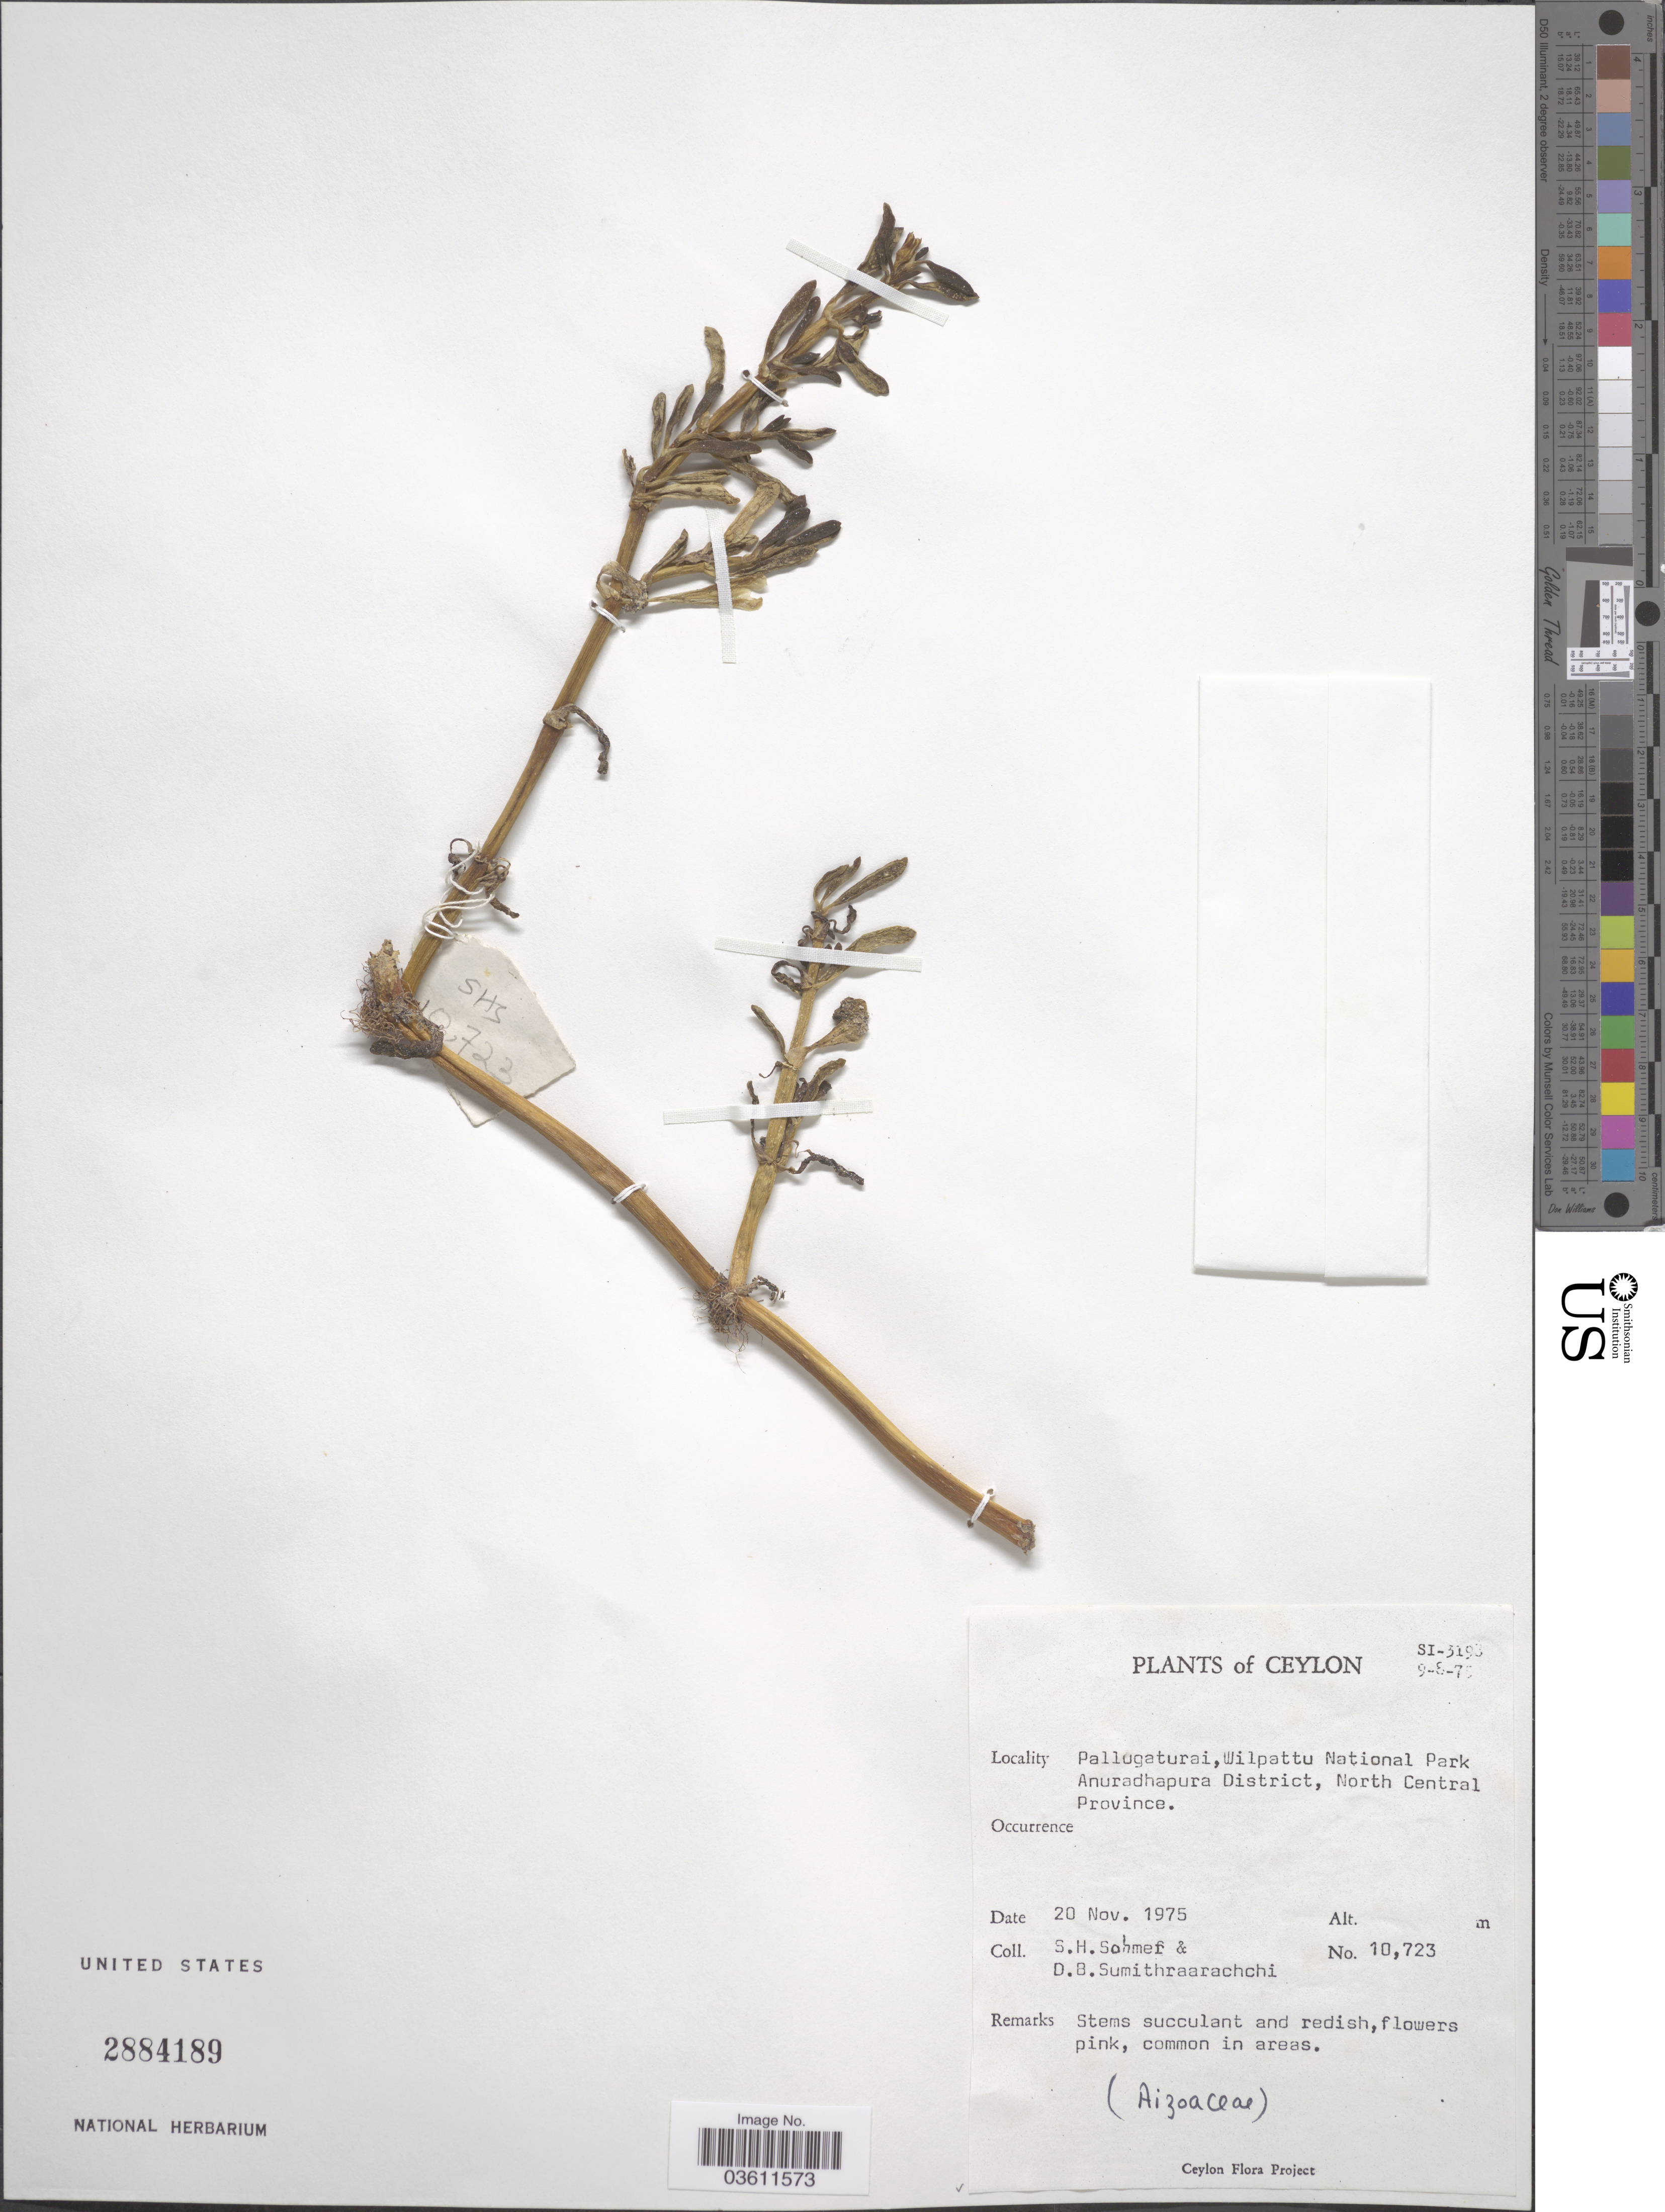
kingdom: Plantae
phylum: Tracheophyta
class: Magnoliopsida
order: Caryophyllales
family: Aizoaceae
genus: Sesuvium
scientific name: Sesuvium portulacastrum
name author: (L.) L.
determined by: Strong, Mark T., (BOT), Smithsonian Institution - National Museum of Natural History (UNITED STATES)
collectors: S. H. Sohmer & D. B. Sumithraarachchi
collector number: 10723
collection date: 1975-11-20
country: Sri Lanka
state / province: North Central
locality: Ceylon. Pallugaturai, Wilpattu National Park Anuradhapura District.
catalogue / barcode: US 2884189